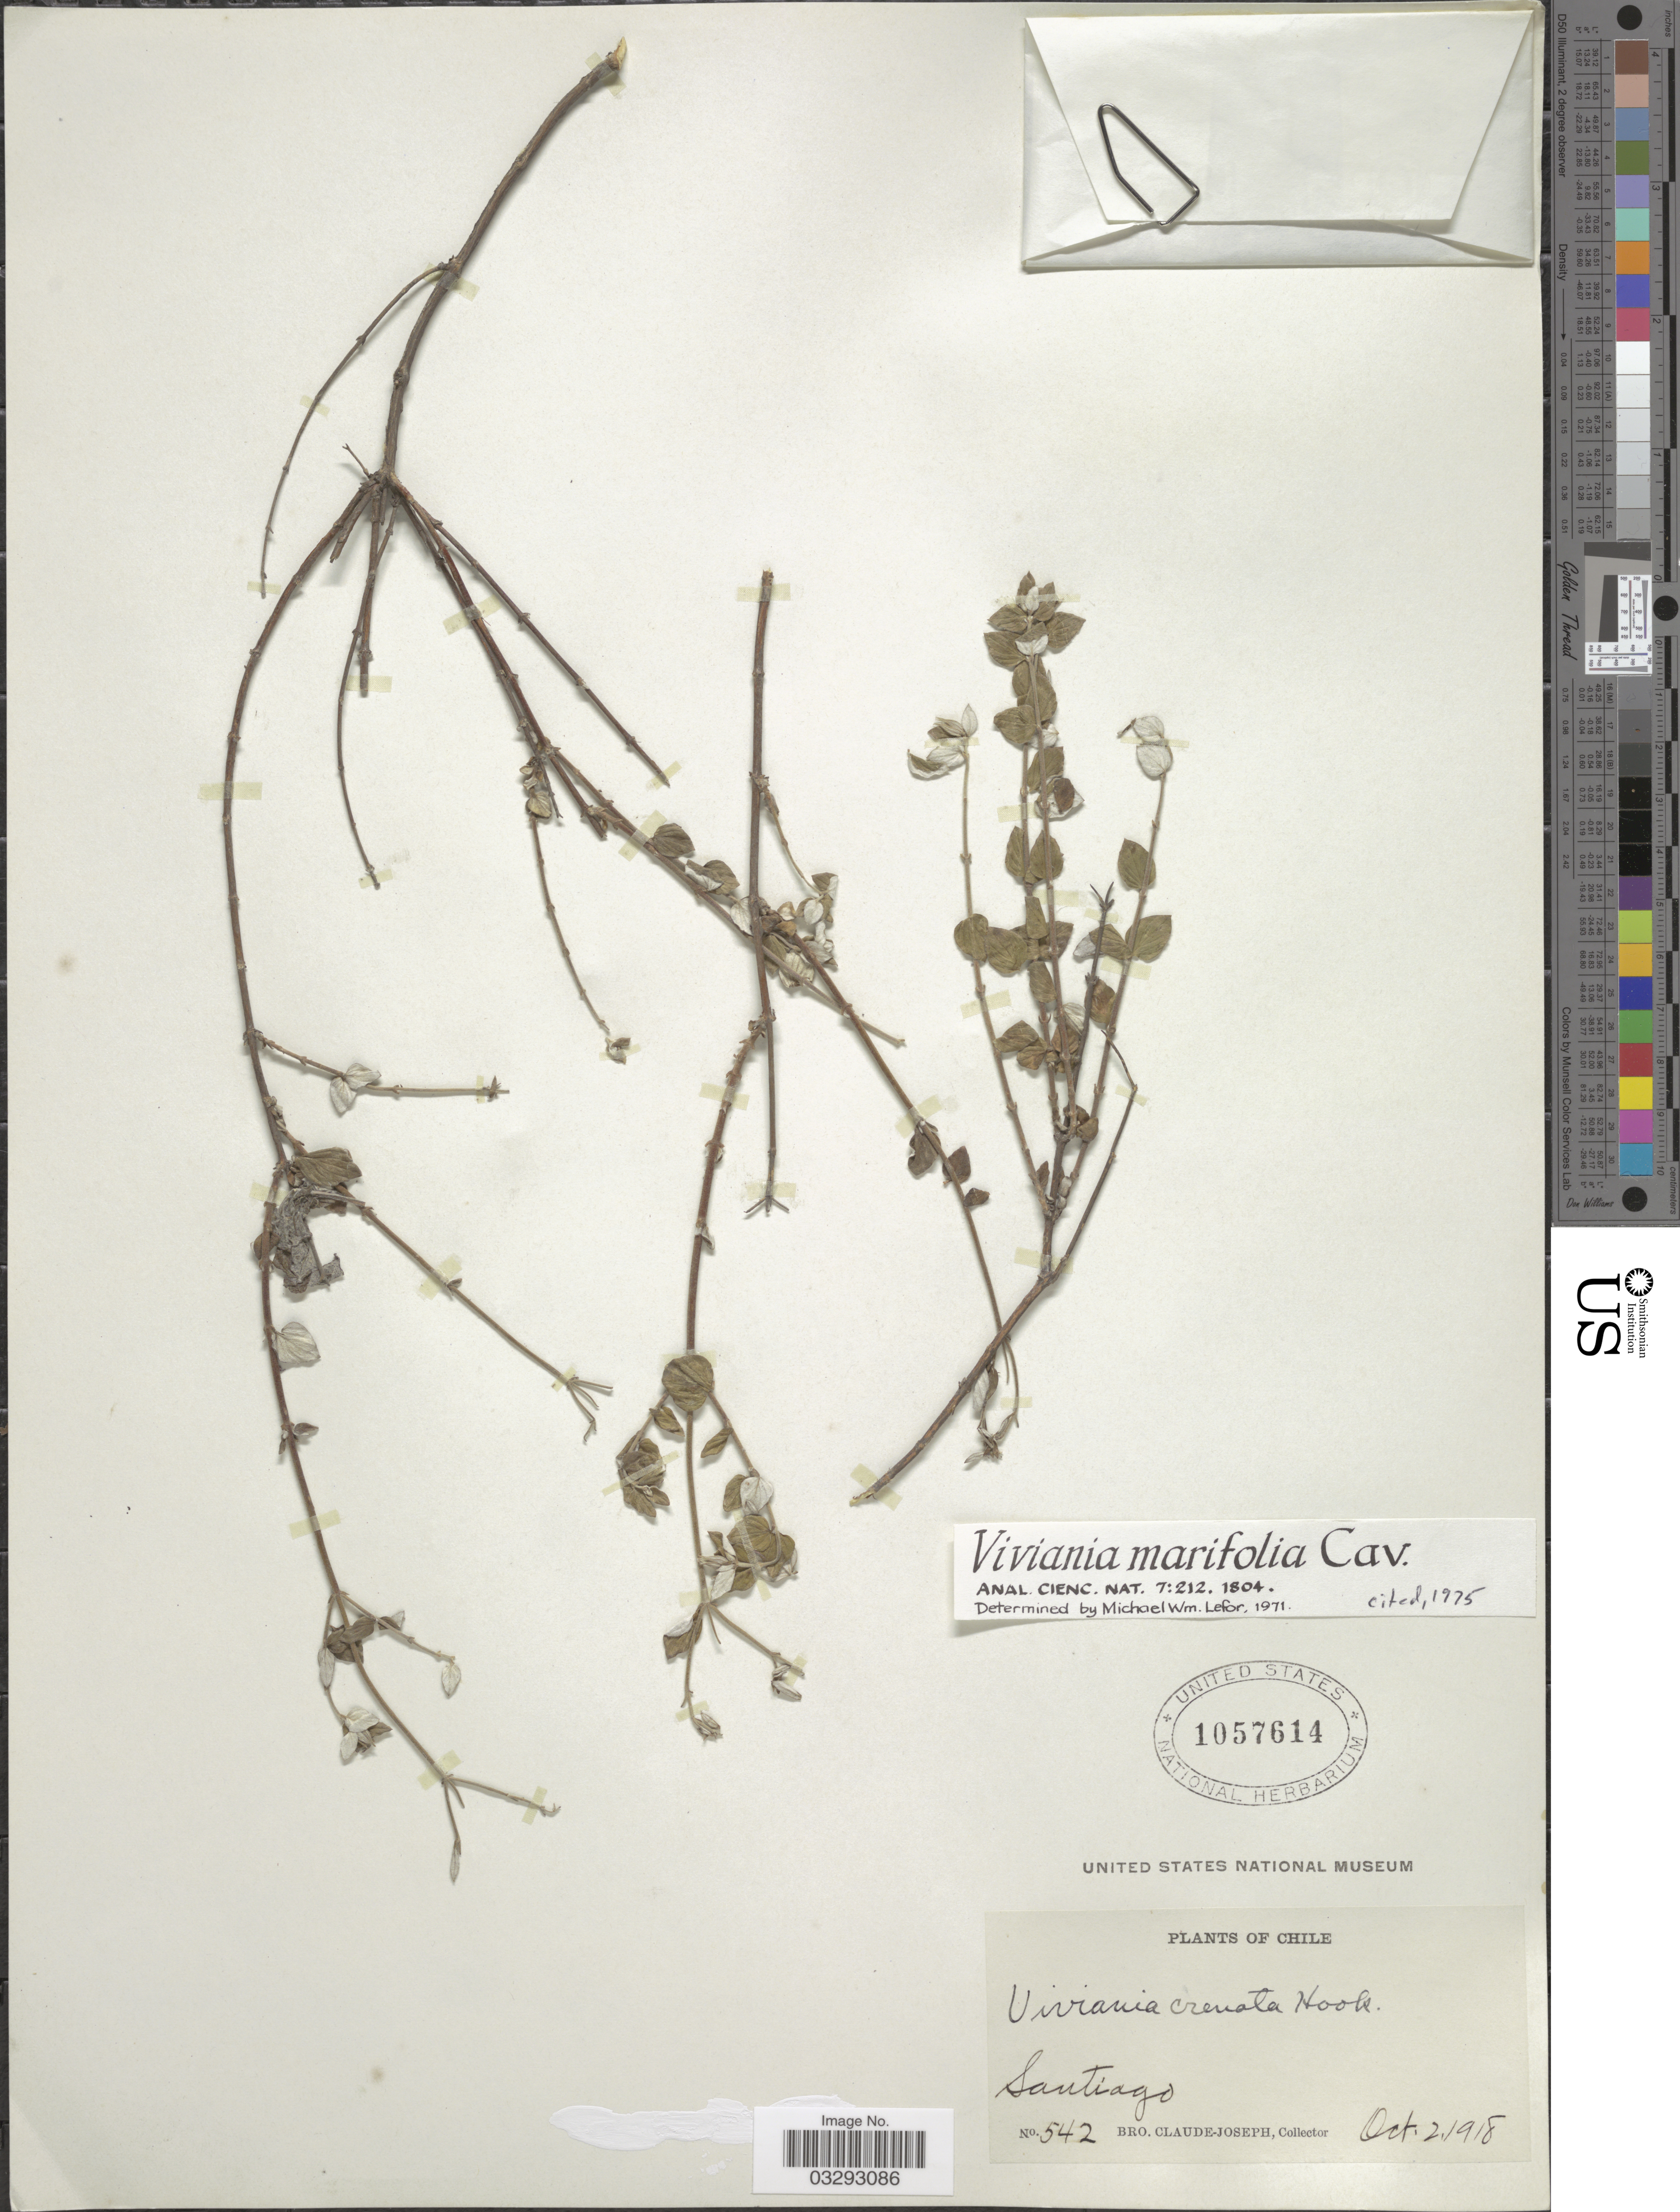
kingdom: Plantae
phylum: Tracheophyta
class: Magnoliopsida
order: Geraniales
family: Vivianiaceae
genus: Viviania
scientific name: Viviania marifolia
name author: Cav.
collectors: Bro. Claude-Joseph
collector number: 542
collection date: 1918-10-02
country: Chile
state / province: Región Metropolitana (RM)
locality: Santiago.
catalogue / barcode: US 1057614